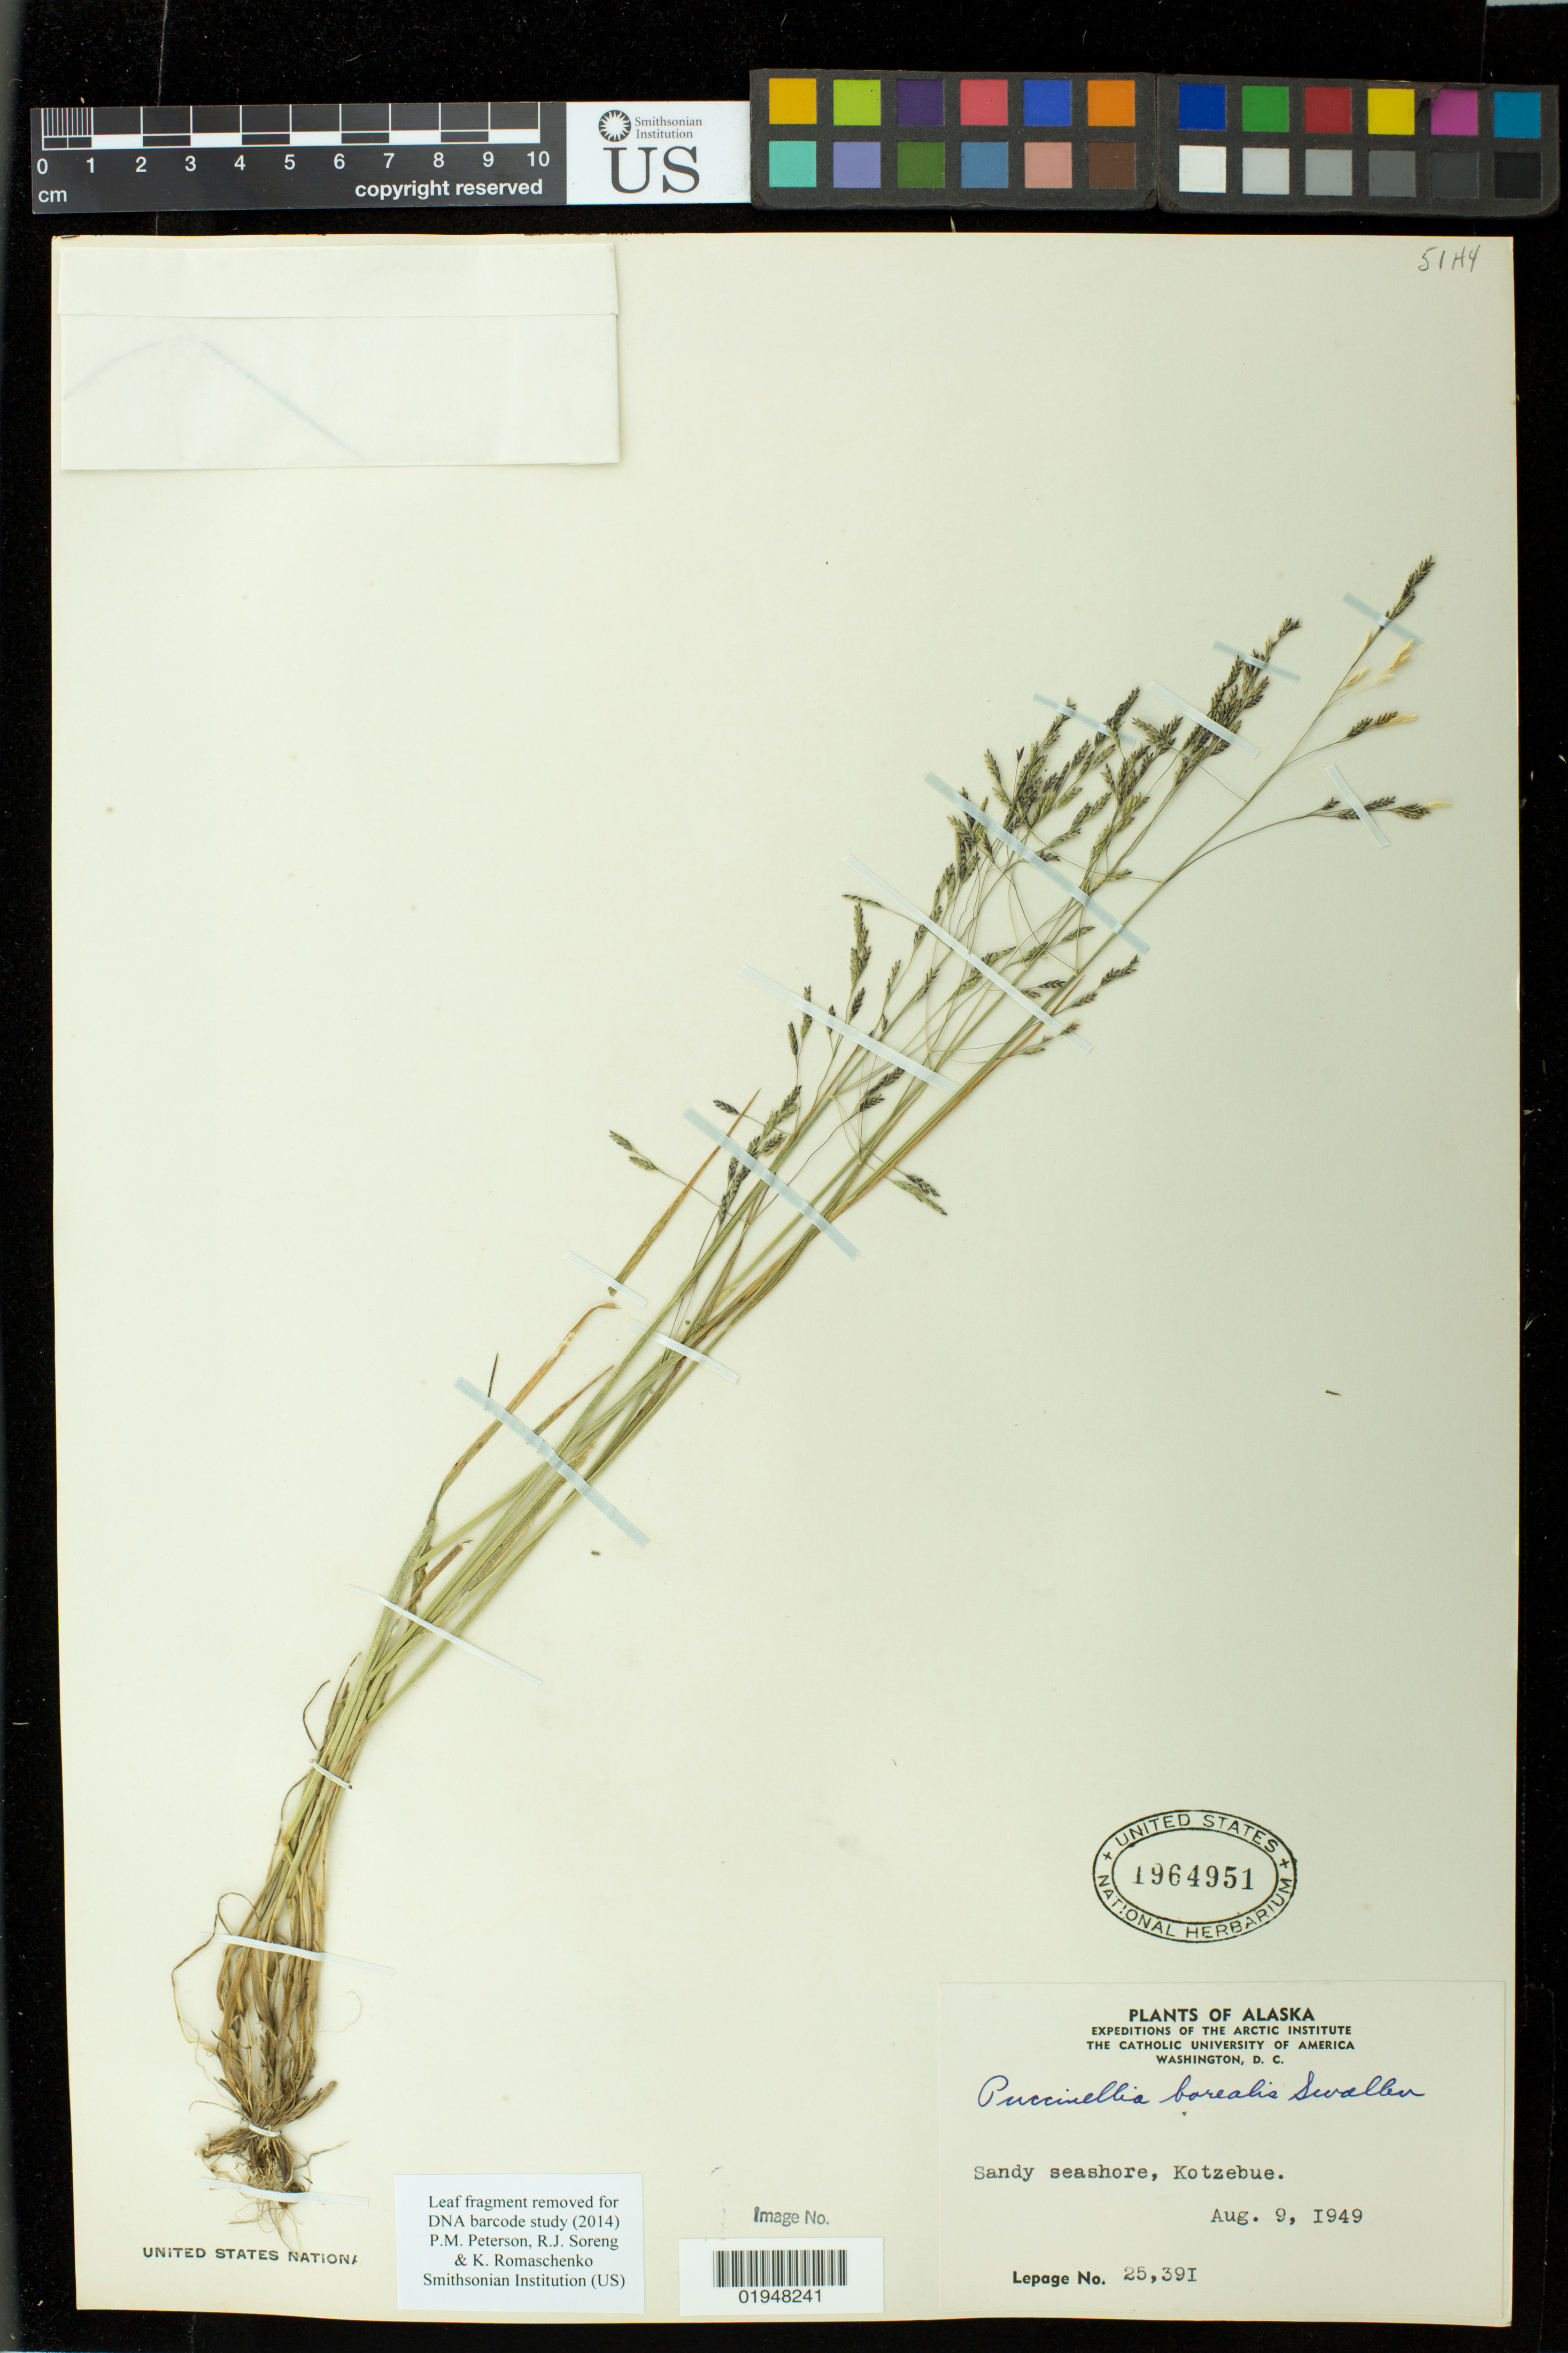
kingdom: Plantae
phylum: Tracheophyta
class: Liliopsida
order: Poales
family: Poaceae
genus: Puccinellia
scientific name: Puccinellia borealis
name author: Swallen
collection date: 1949-08-09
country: United States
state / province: Alaska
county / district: Northwest Arctic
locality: Kotzebue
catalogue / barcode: US 1964951